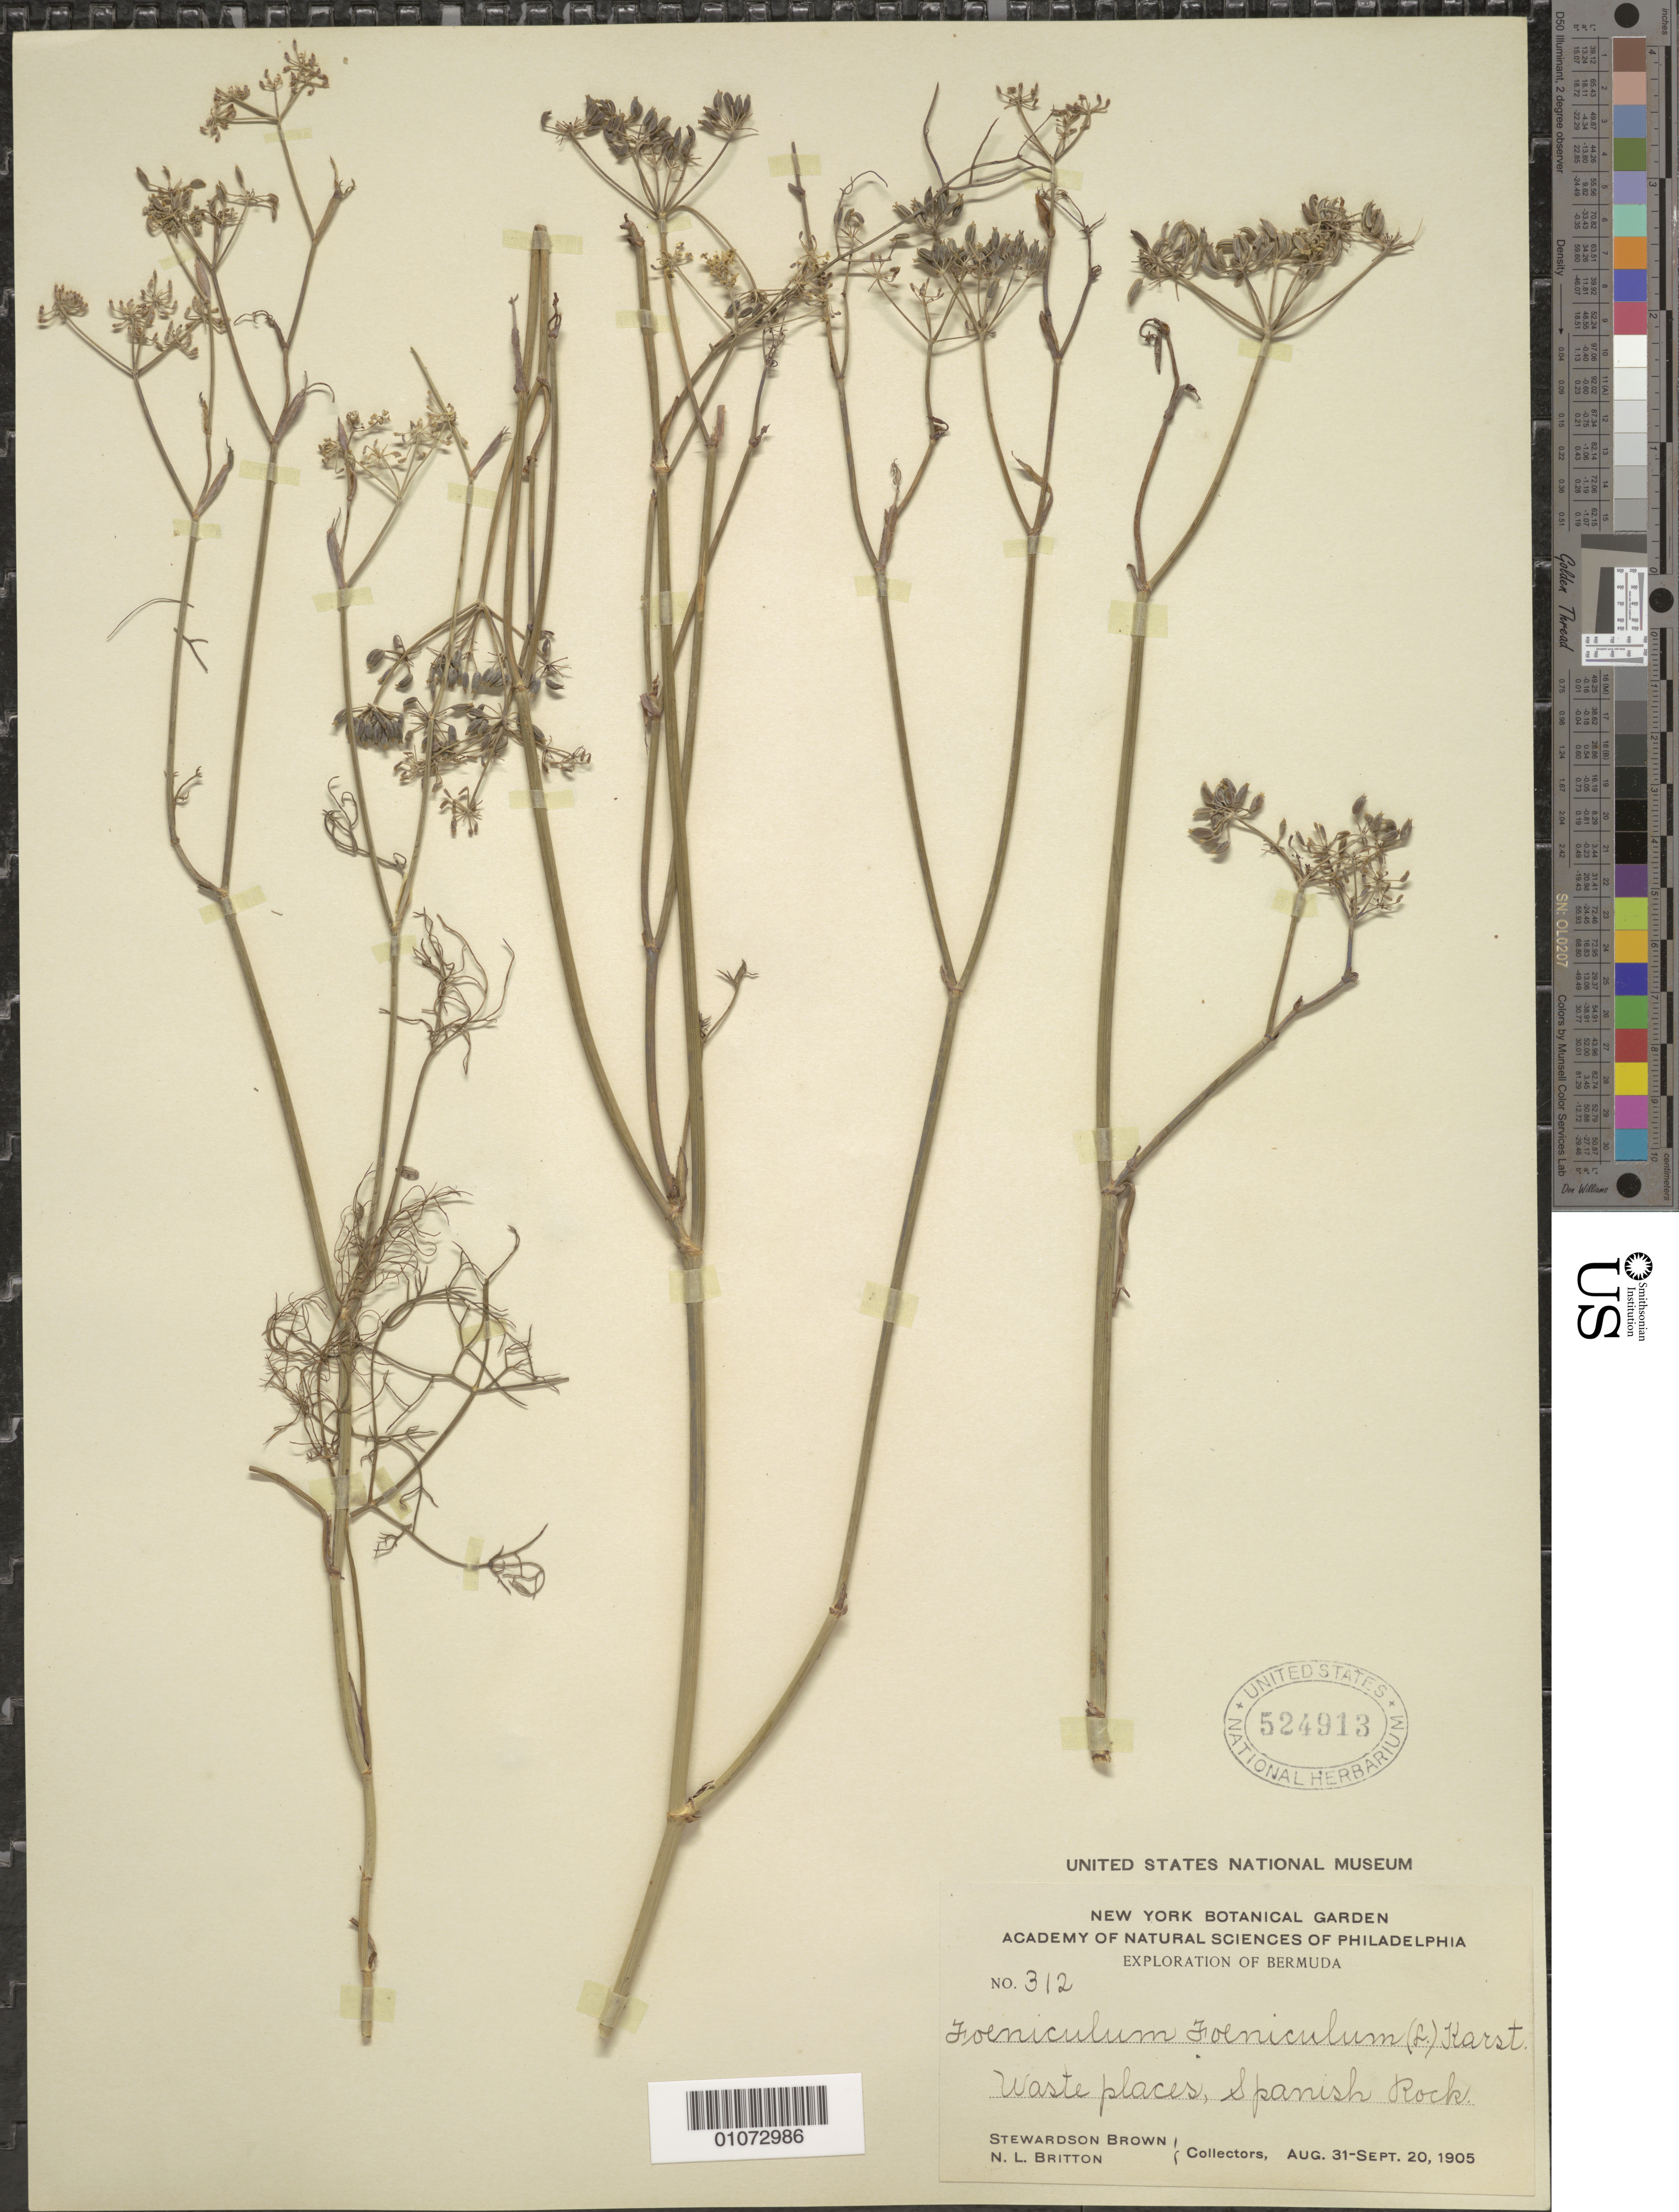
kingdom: Plantae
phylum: Tracheophyta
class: Magnoliopsida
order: Apiales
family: Apiaceae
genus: Foeniculum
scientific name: Foeniculum vulgare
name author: Mill.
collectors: S. Brown & N. Britton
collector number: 312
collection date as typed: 31 Aug 1905 to 20 Sep 1905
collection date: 1905-08-31/1905-09-20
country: Bermuda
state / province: Smiths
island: Bermuda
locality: Waste places, Spanish Rock (now Portuguese Rock).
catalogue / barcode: US 524913